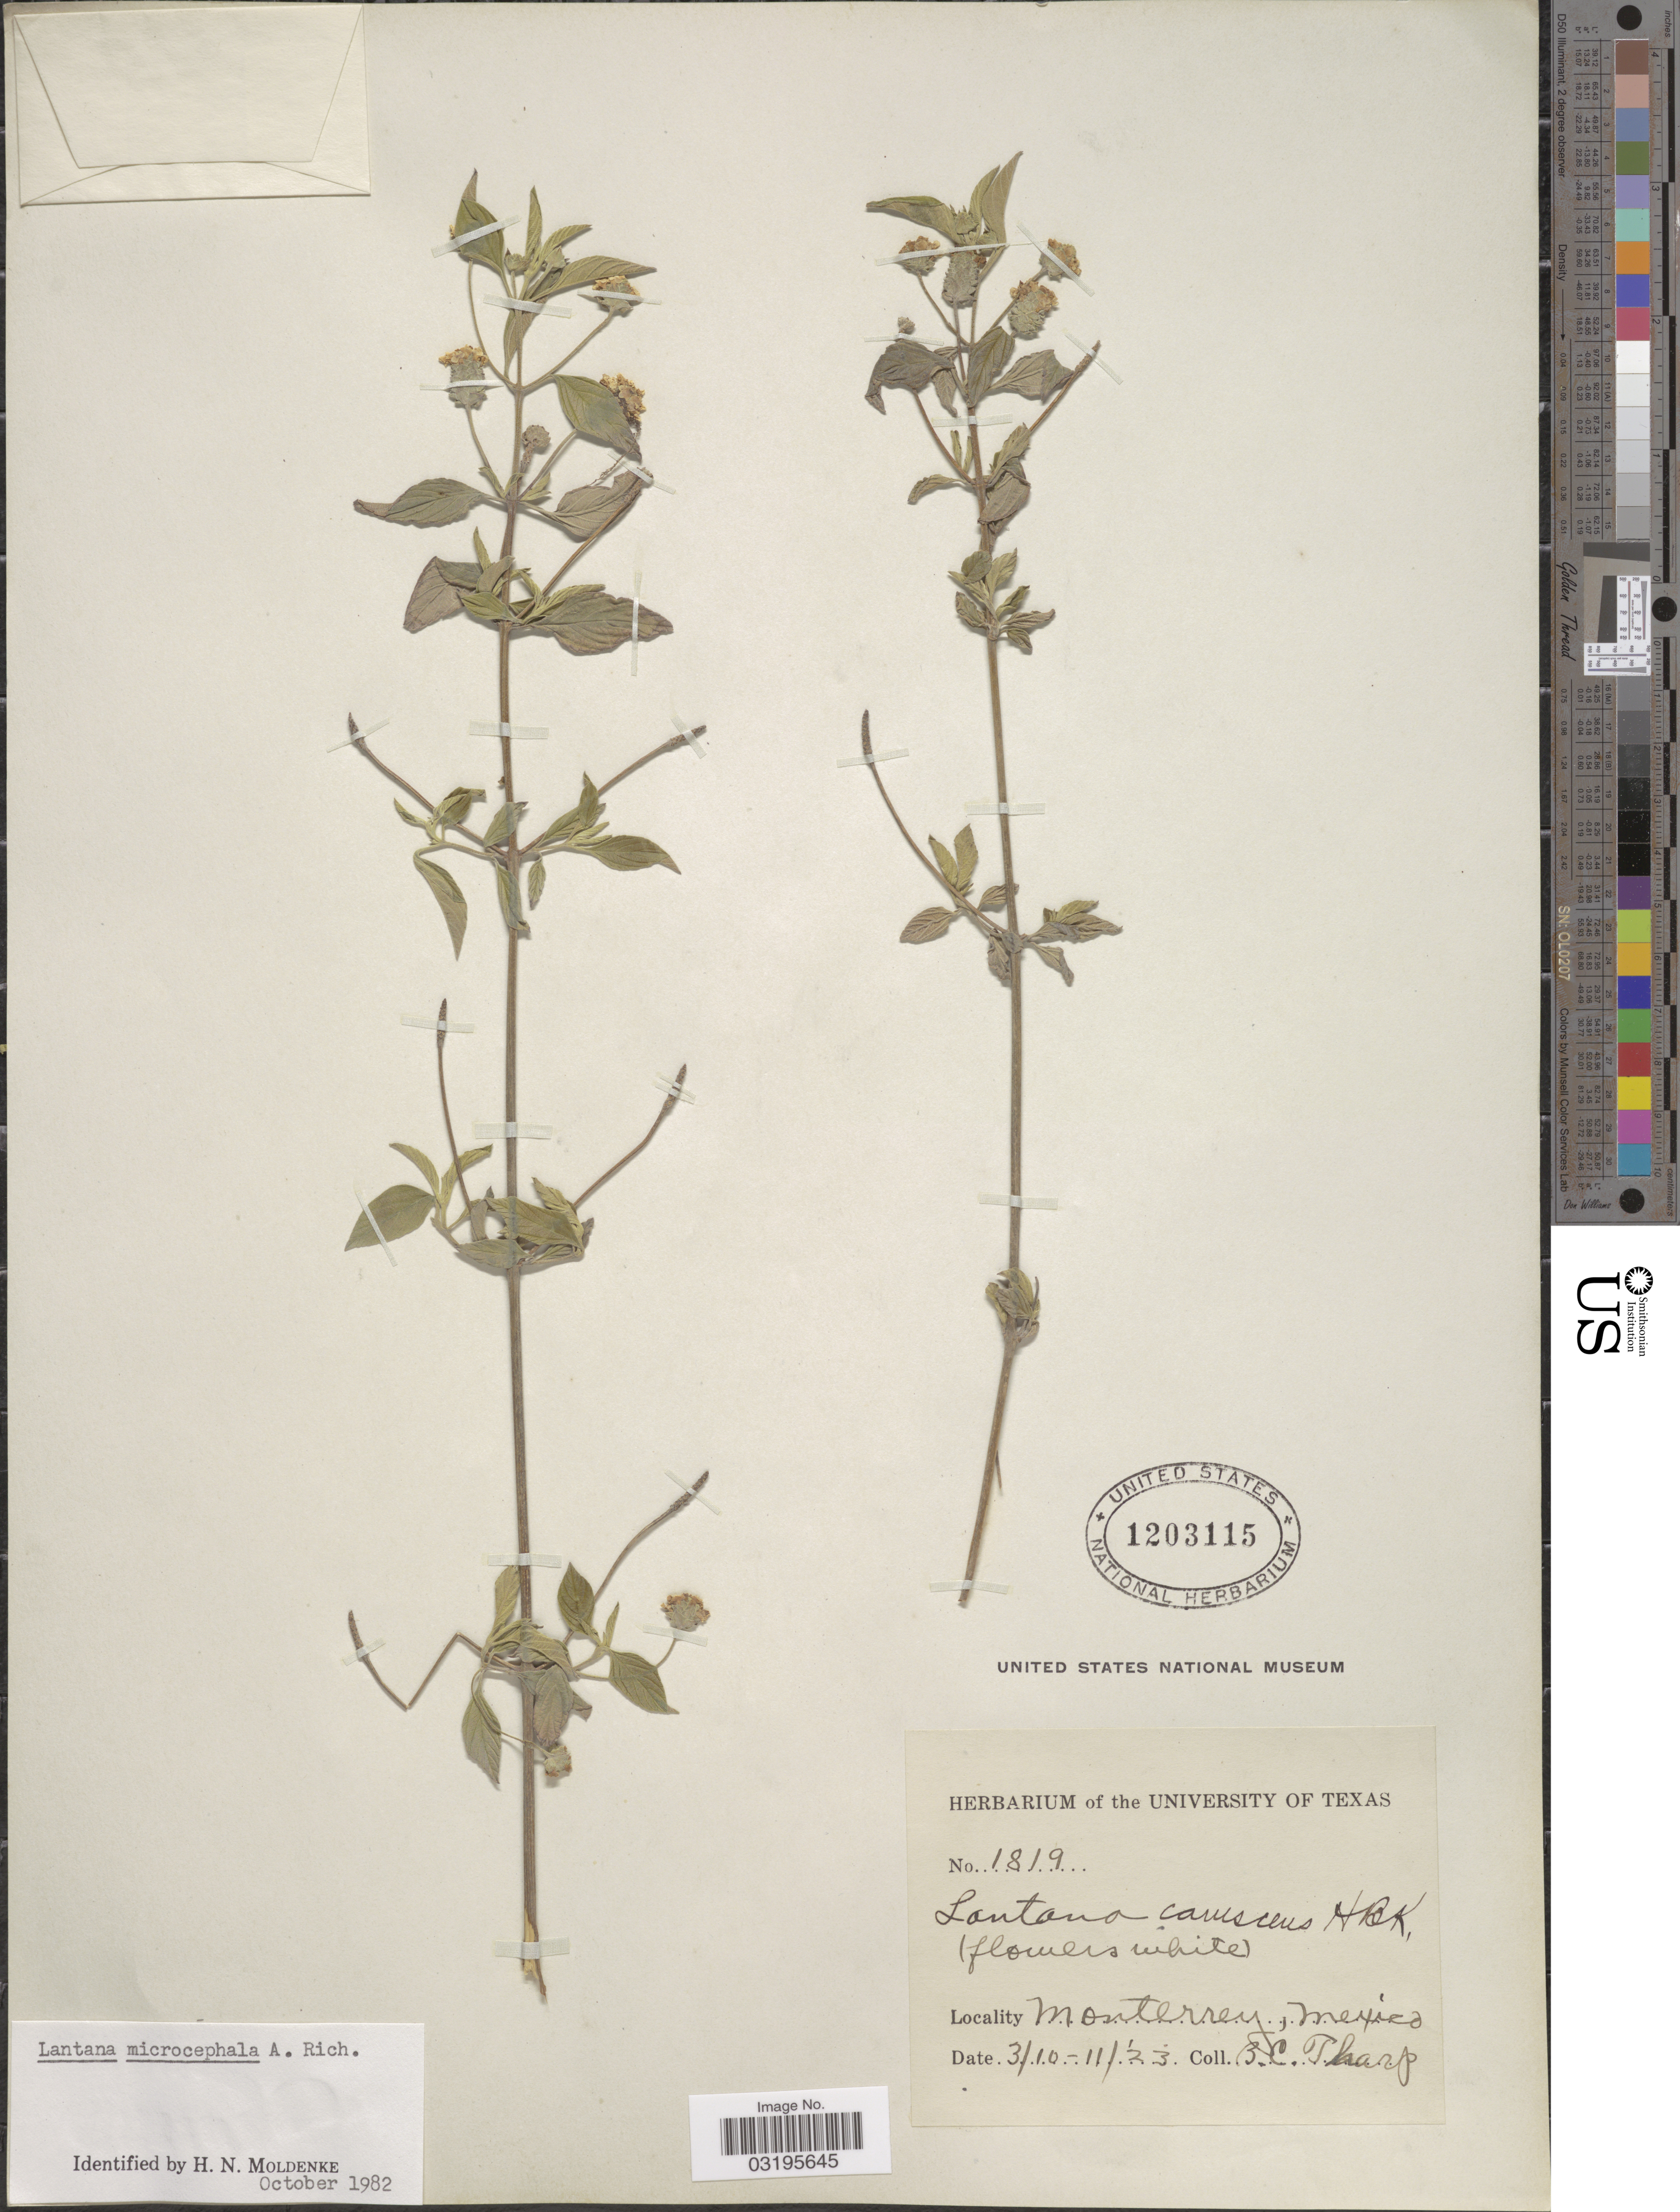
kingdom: Plantae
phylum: Tracheophyta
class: Magnoliopsida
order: Lamiales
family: Verbenaceae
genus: Lantana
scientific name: Lantana microcephala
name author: A. Rich. in Sagra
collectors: B. C. Tharp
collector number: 1819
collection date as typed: Transcribed d/m/y: 3/10/23 to 3/11/23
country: Mexico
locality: Monterrey.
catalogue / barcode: US 1203115